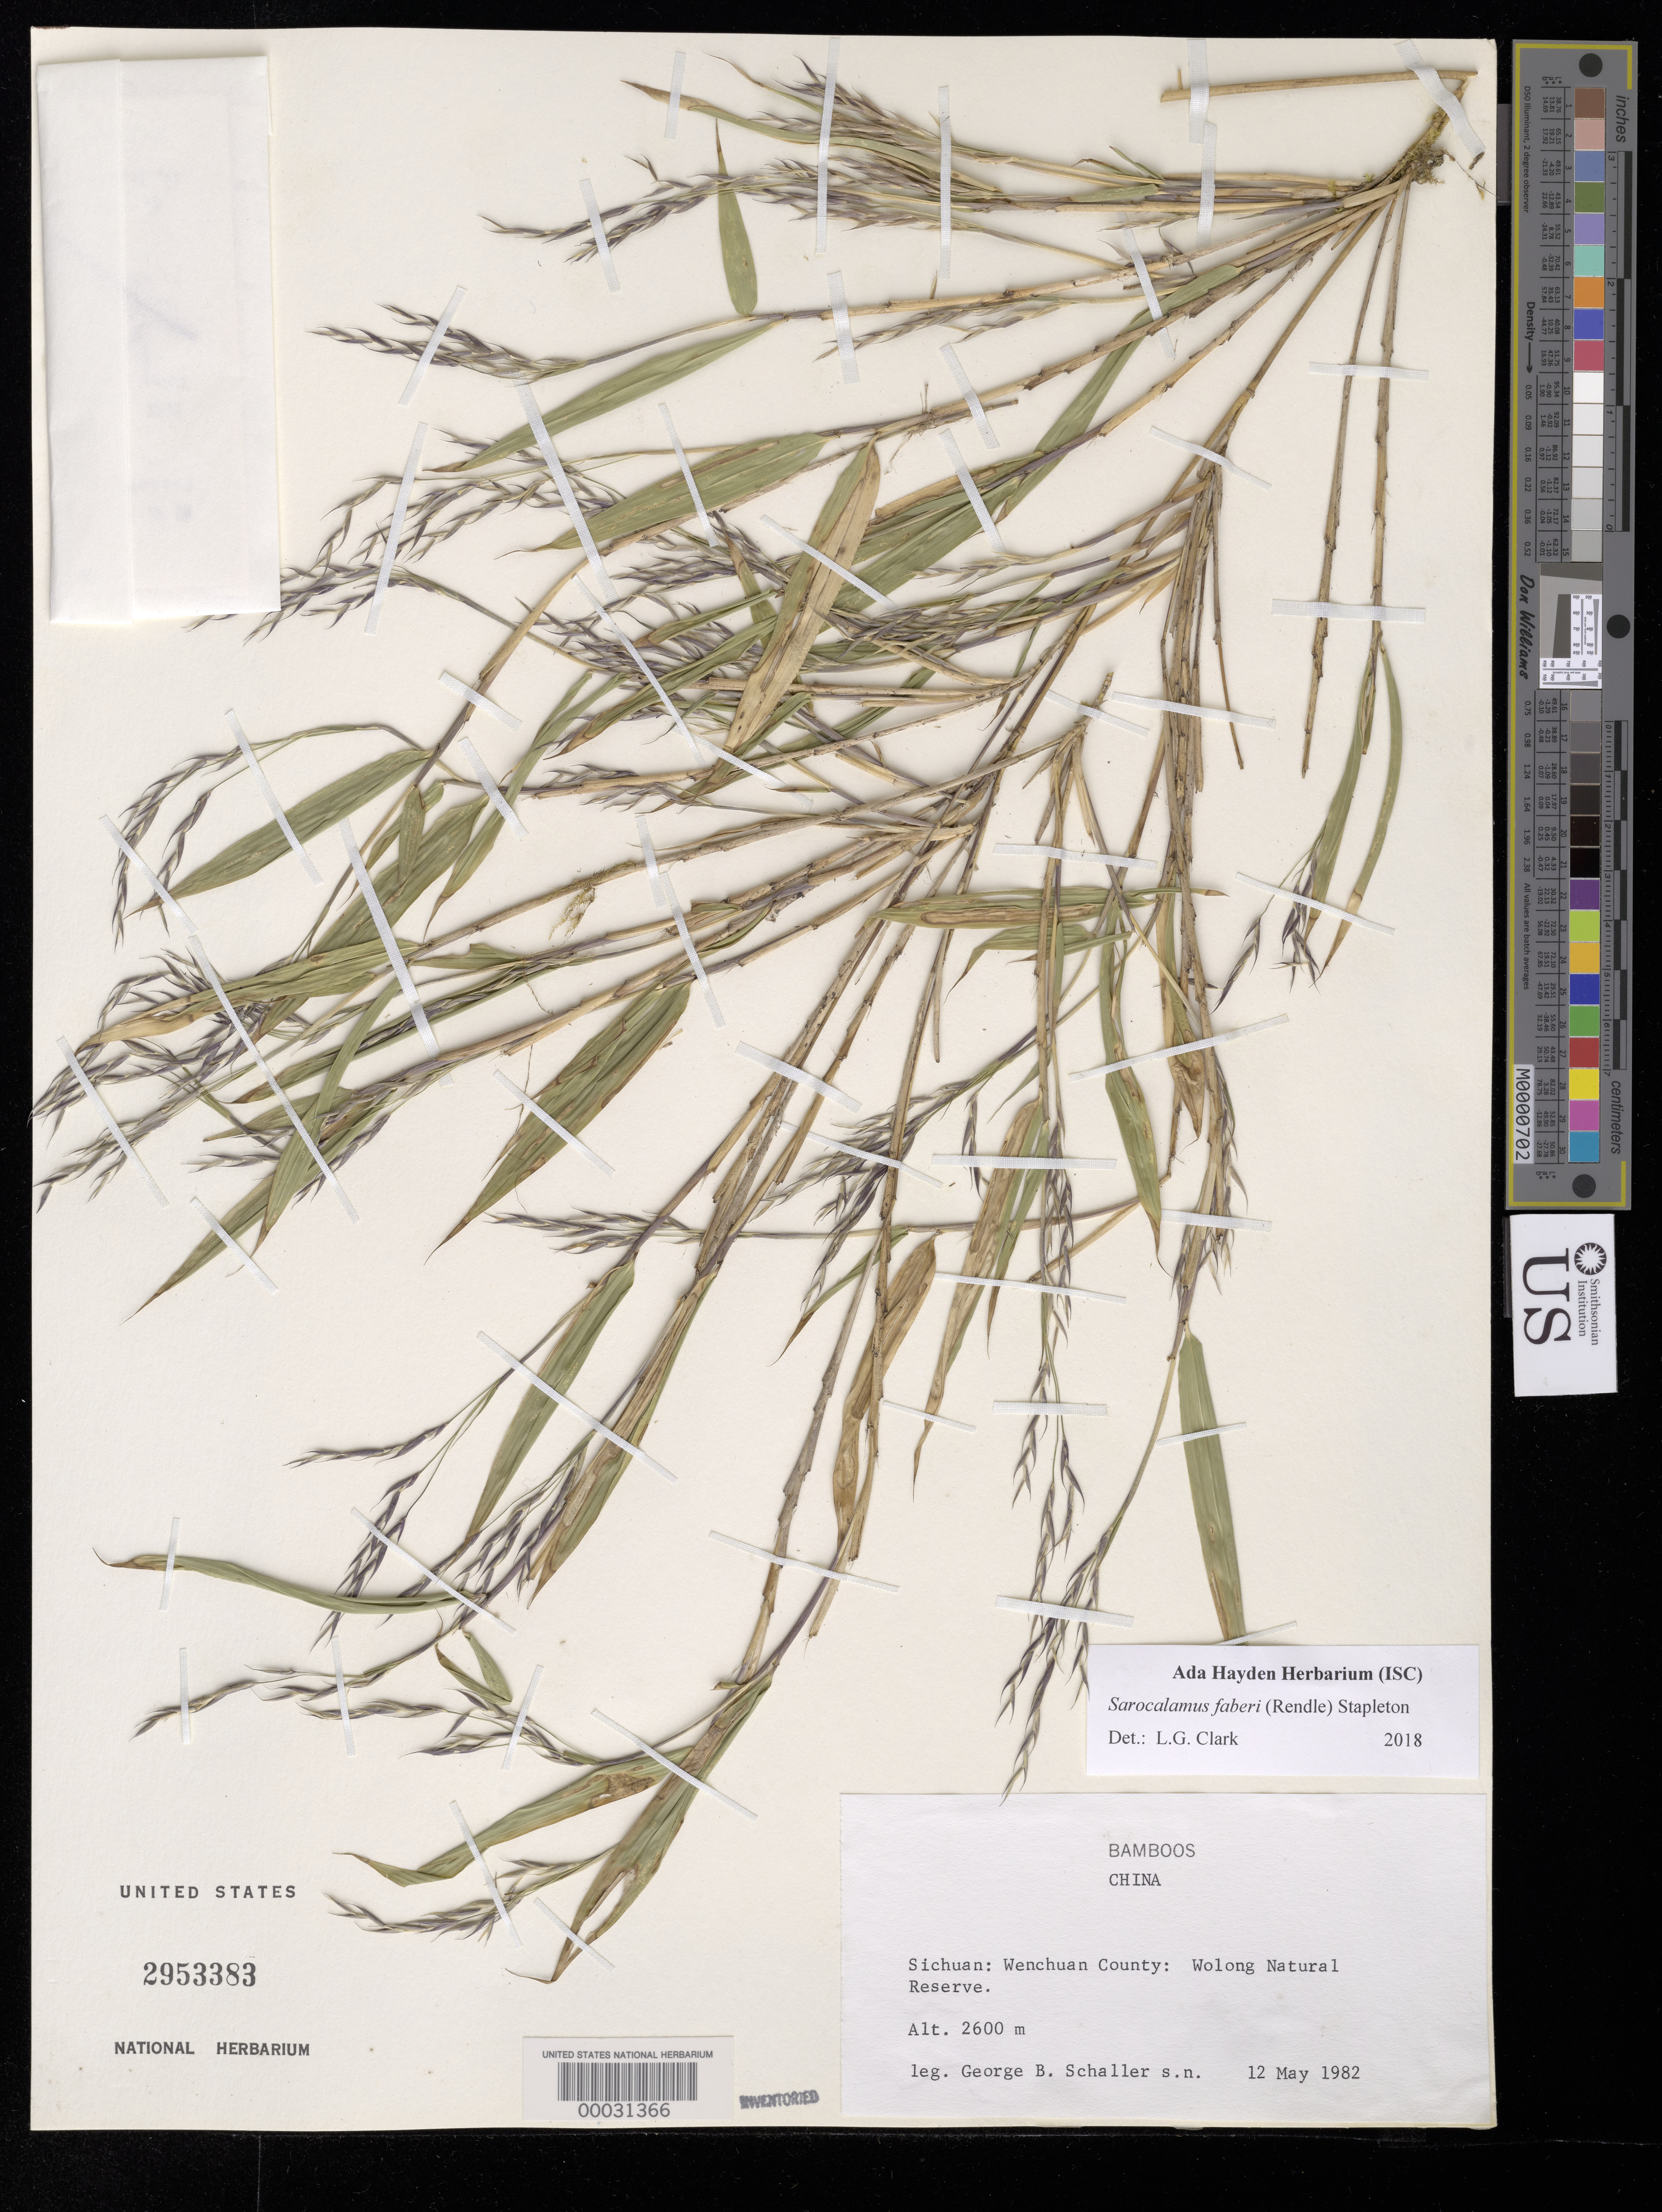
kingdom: Plantae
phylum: Tracheophyta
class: Liliopsida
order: Poales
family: Poaceae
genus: Sarocalamus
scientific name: Sarocalamus faberi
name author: (Rendle) Stapleton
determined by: Clark, L. G.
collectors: G. Schaller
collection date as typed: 12 May 1982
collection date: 1982-05-12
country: China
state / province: Sichuan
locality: Wuyipeng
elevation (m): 2600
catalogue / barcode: US 2953383